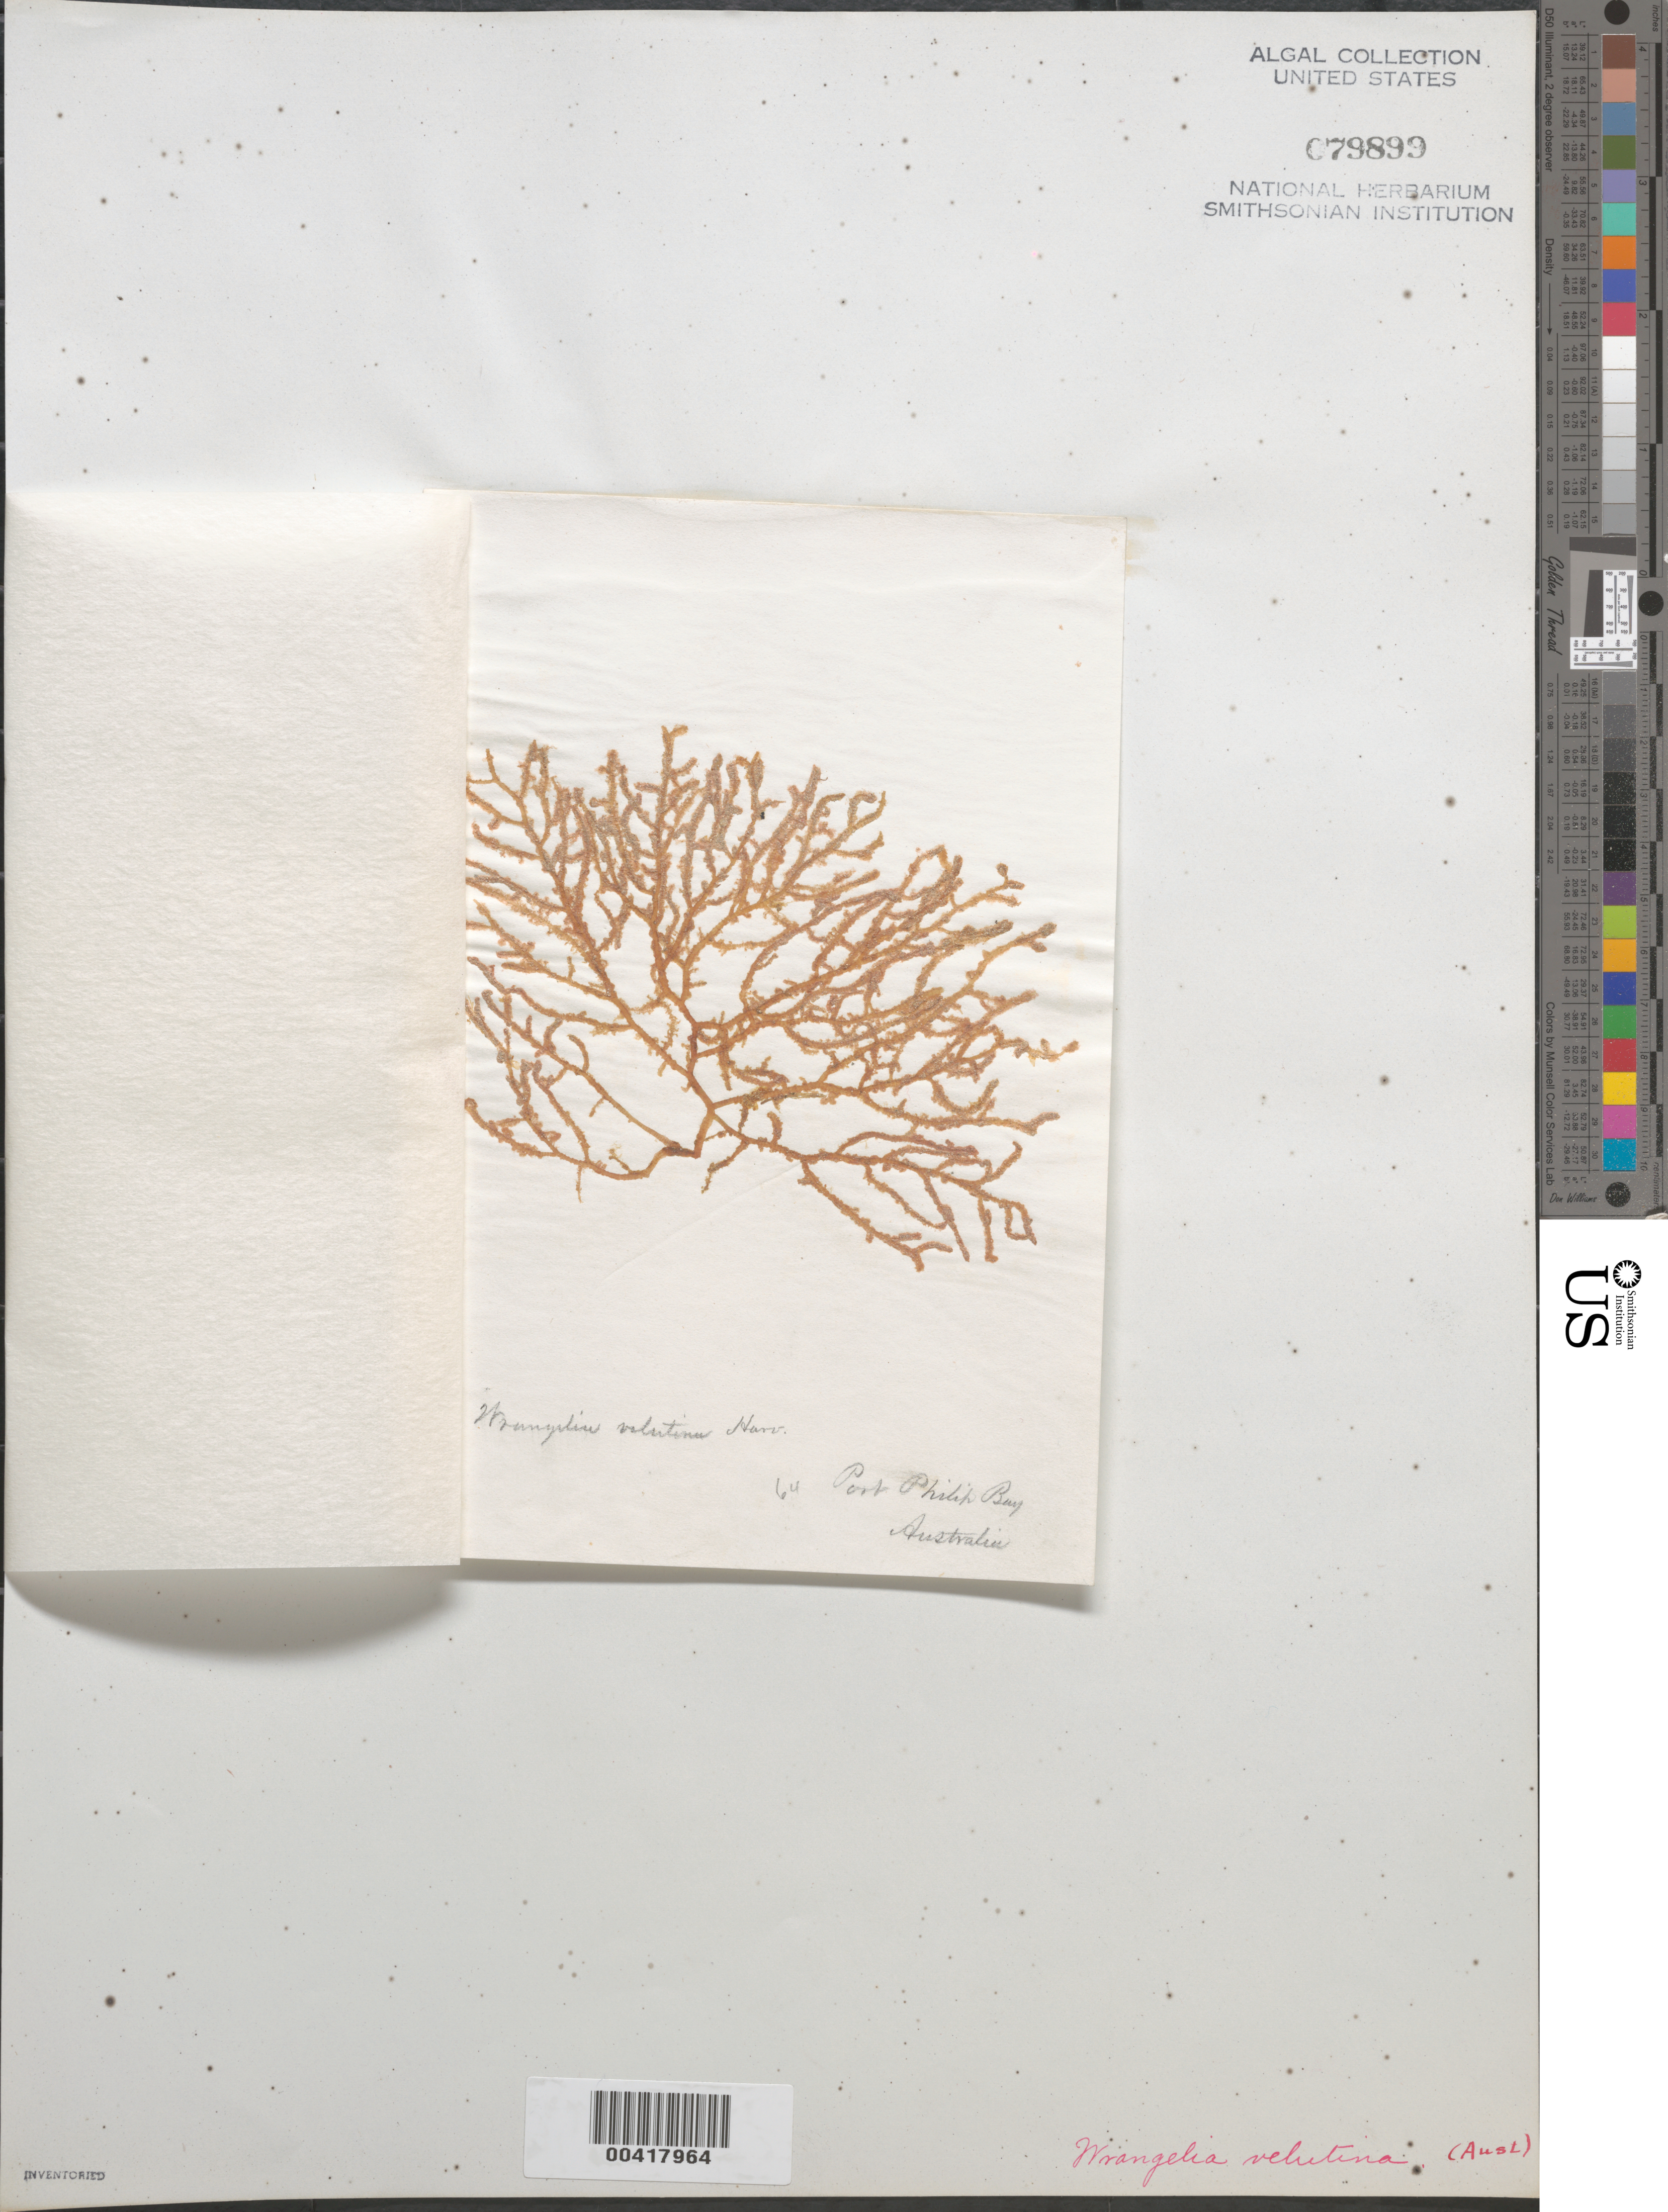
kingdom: Plantae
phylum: Rhodophyta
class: Florideophyceae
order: Ceramiales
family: Wrangeliaceae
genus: Wrangelia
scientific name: Wrangelia velutina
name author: (O.G. Sond.) Harv.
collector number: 64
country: Australia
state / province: Victoria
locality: Port Phillip Bay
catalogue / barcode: US 79899